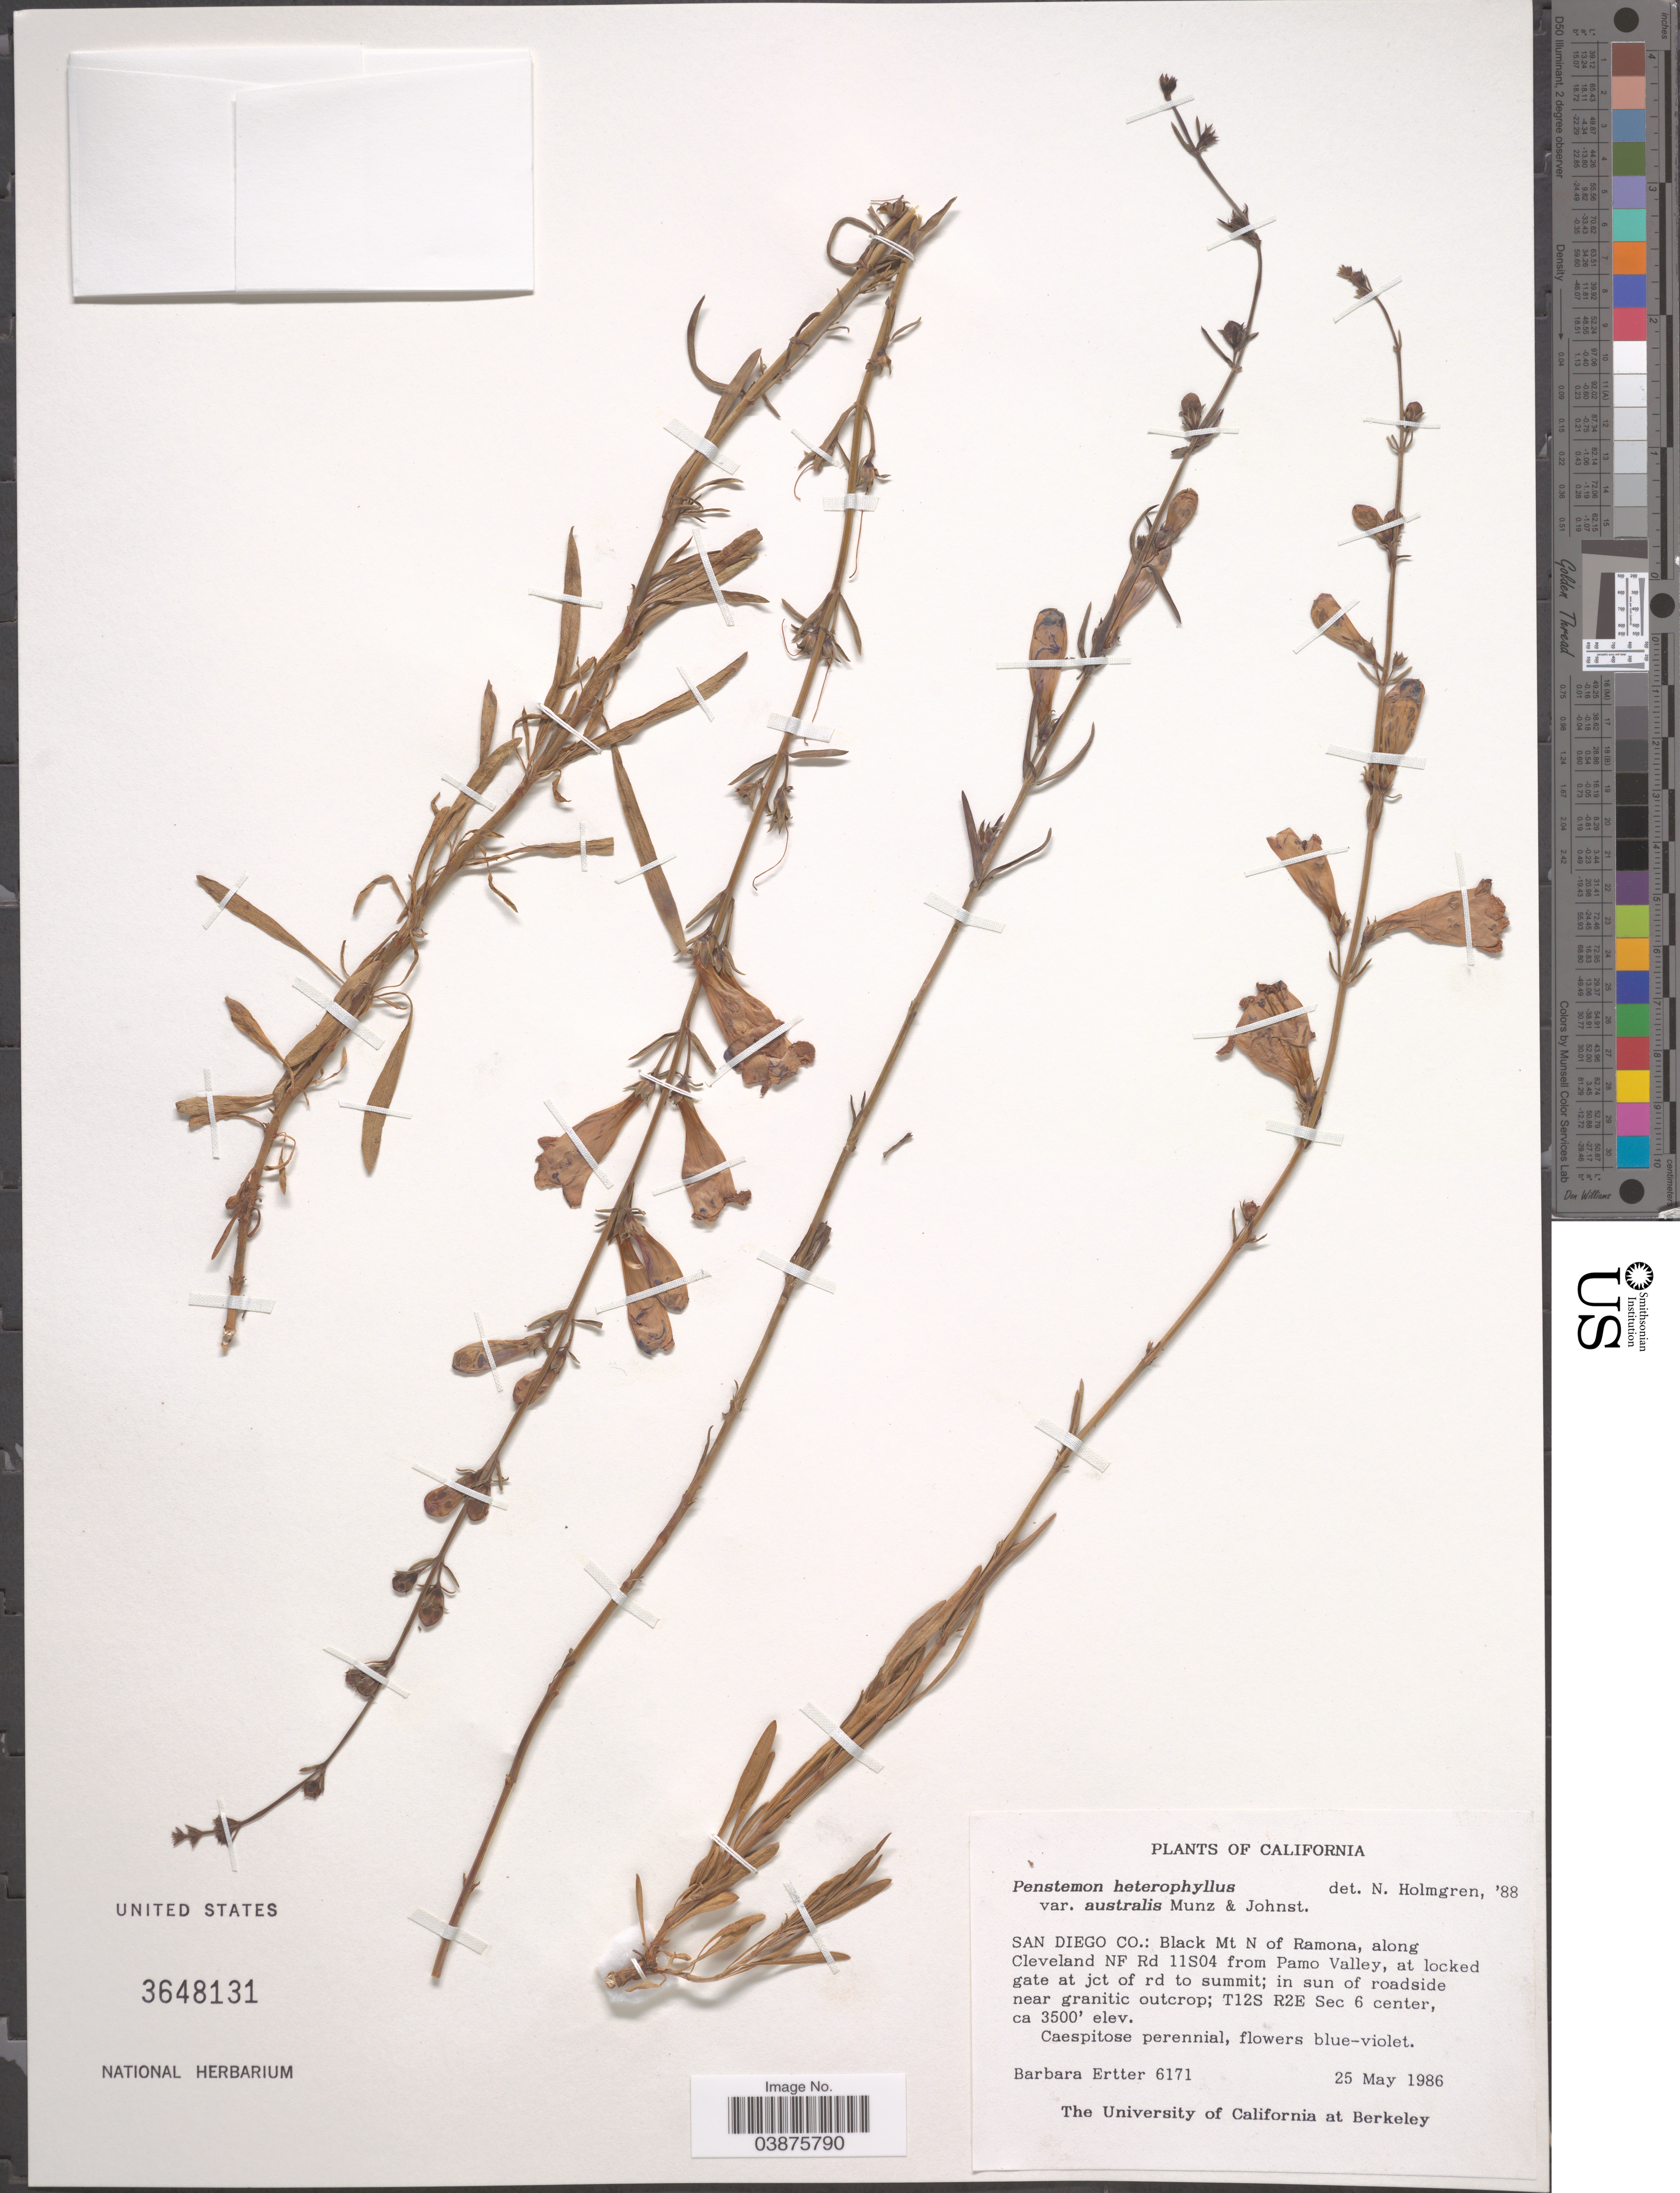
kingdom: Plantae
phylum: Tracheophyta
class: Magnoliopsida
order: Lamiales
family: Plantaginaceae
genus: Penstemon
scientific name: Penstemon heterophyllus subsp. australis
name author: (Munz & I.M. Johnst.) D.D. Keck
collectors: B. Ertter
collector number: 6171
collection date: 1986-05-25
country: United States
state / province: California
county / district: San Diego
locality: San Diego Co.: Black Mt N of Ramona, along Cleveland NF Rd 11S04 from Pamo Valley, at locked gate at jct of rd to summit; in sun of roadside near granitic outcrop; T12S R2E Sec 6 center.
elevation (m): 1067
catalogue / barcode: US 3648131